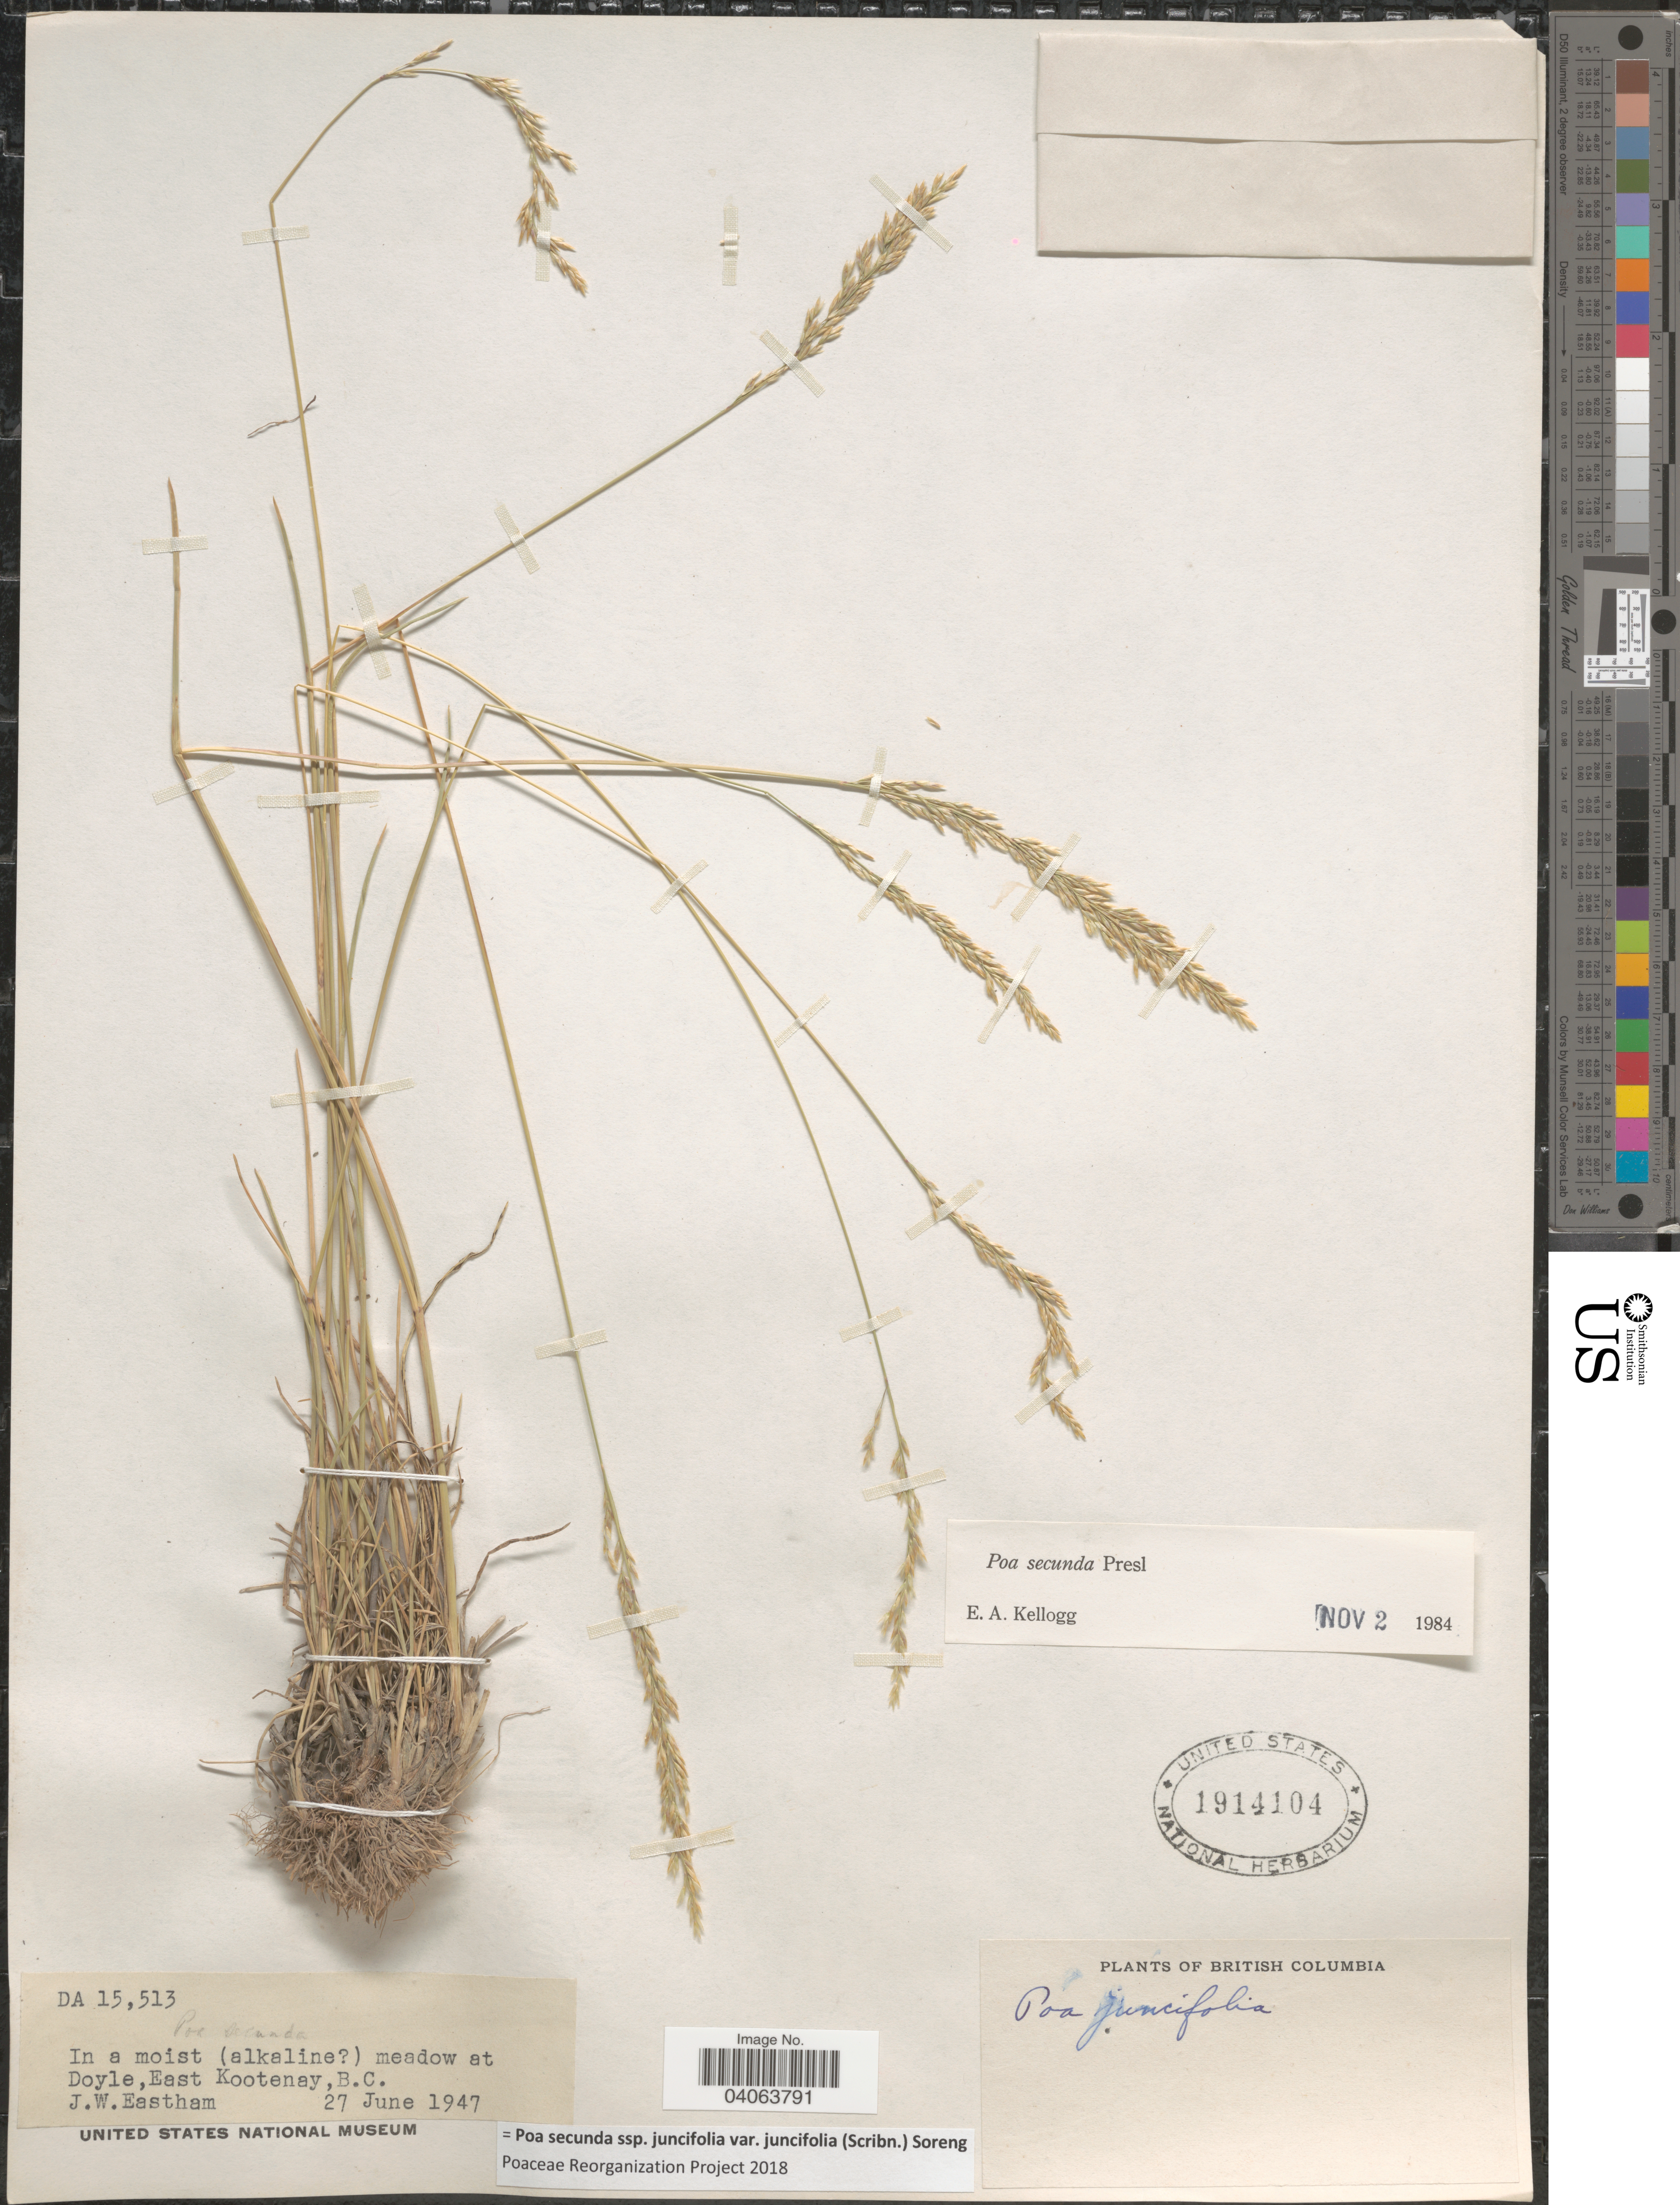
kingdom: Plantae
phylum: Tracheophyta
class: Liliopsida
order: Poales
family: Poaceae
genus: Poa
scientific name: Poa secunda subsp. juncifolia var. juncifolia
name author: (Scribn.) Soreng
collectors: J. Eastham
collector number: DA 15513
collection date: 1947-06-27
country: Canada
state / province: British Columbia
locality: In a moist (alkaline [unsure placement]) meadow at Doyle, East Kootenay.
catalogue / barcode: US 1914104